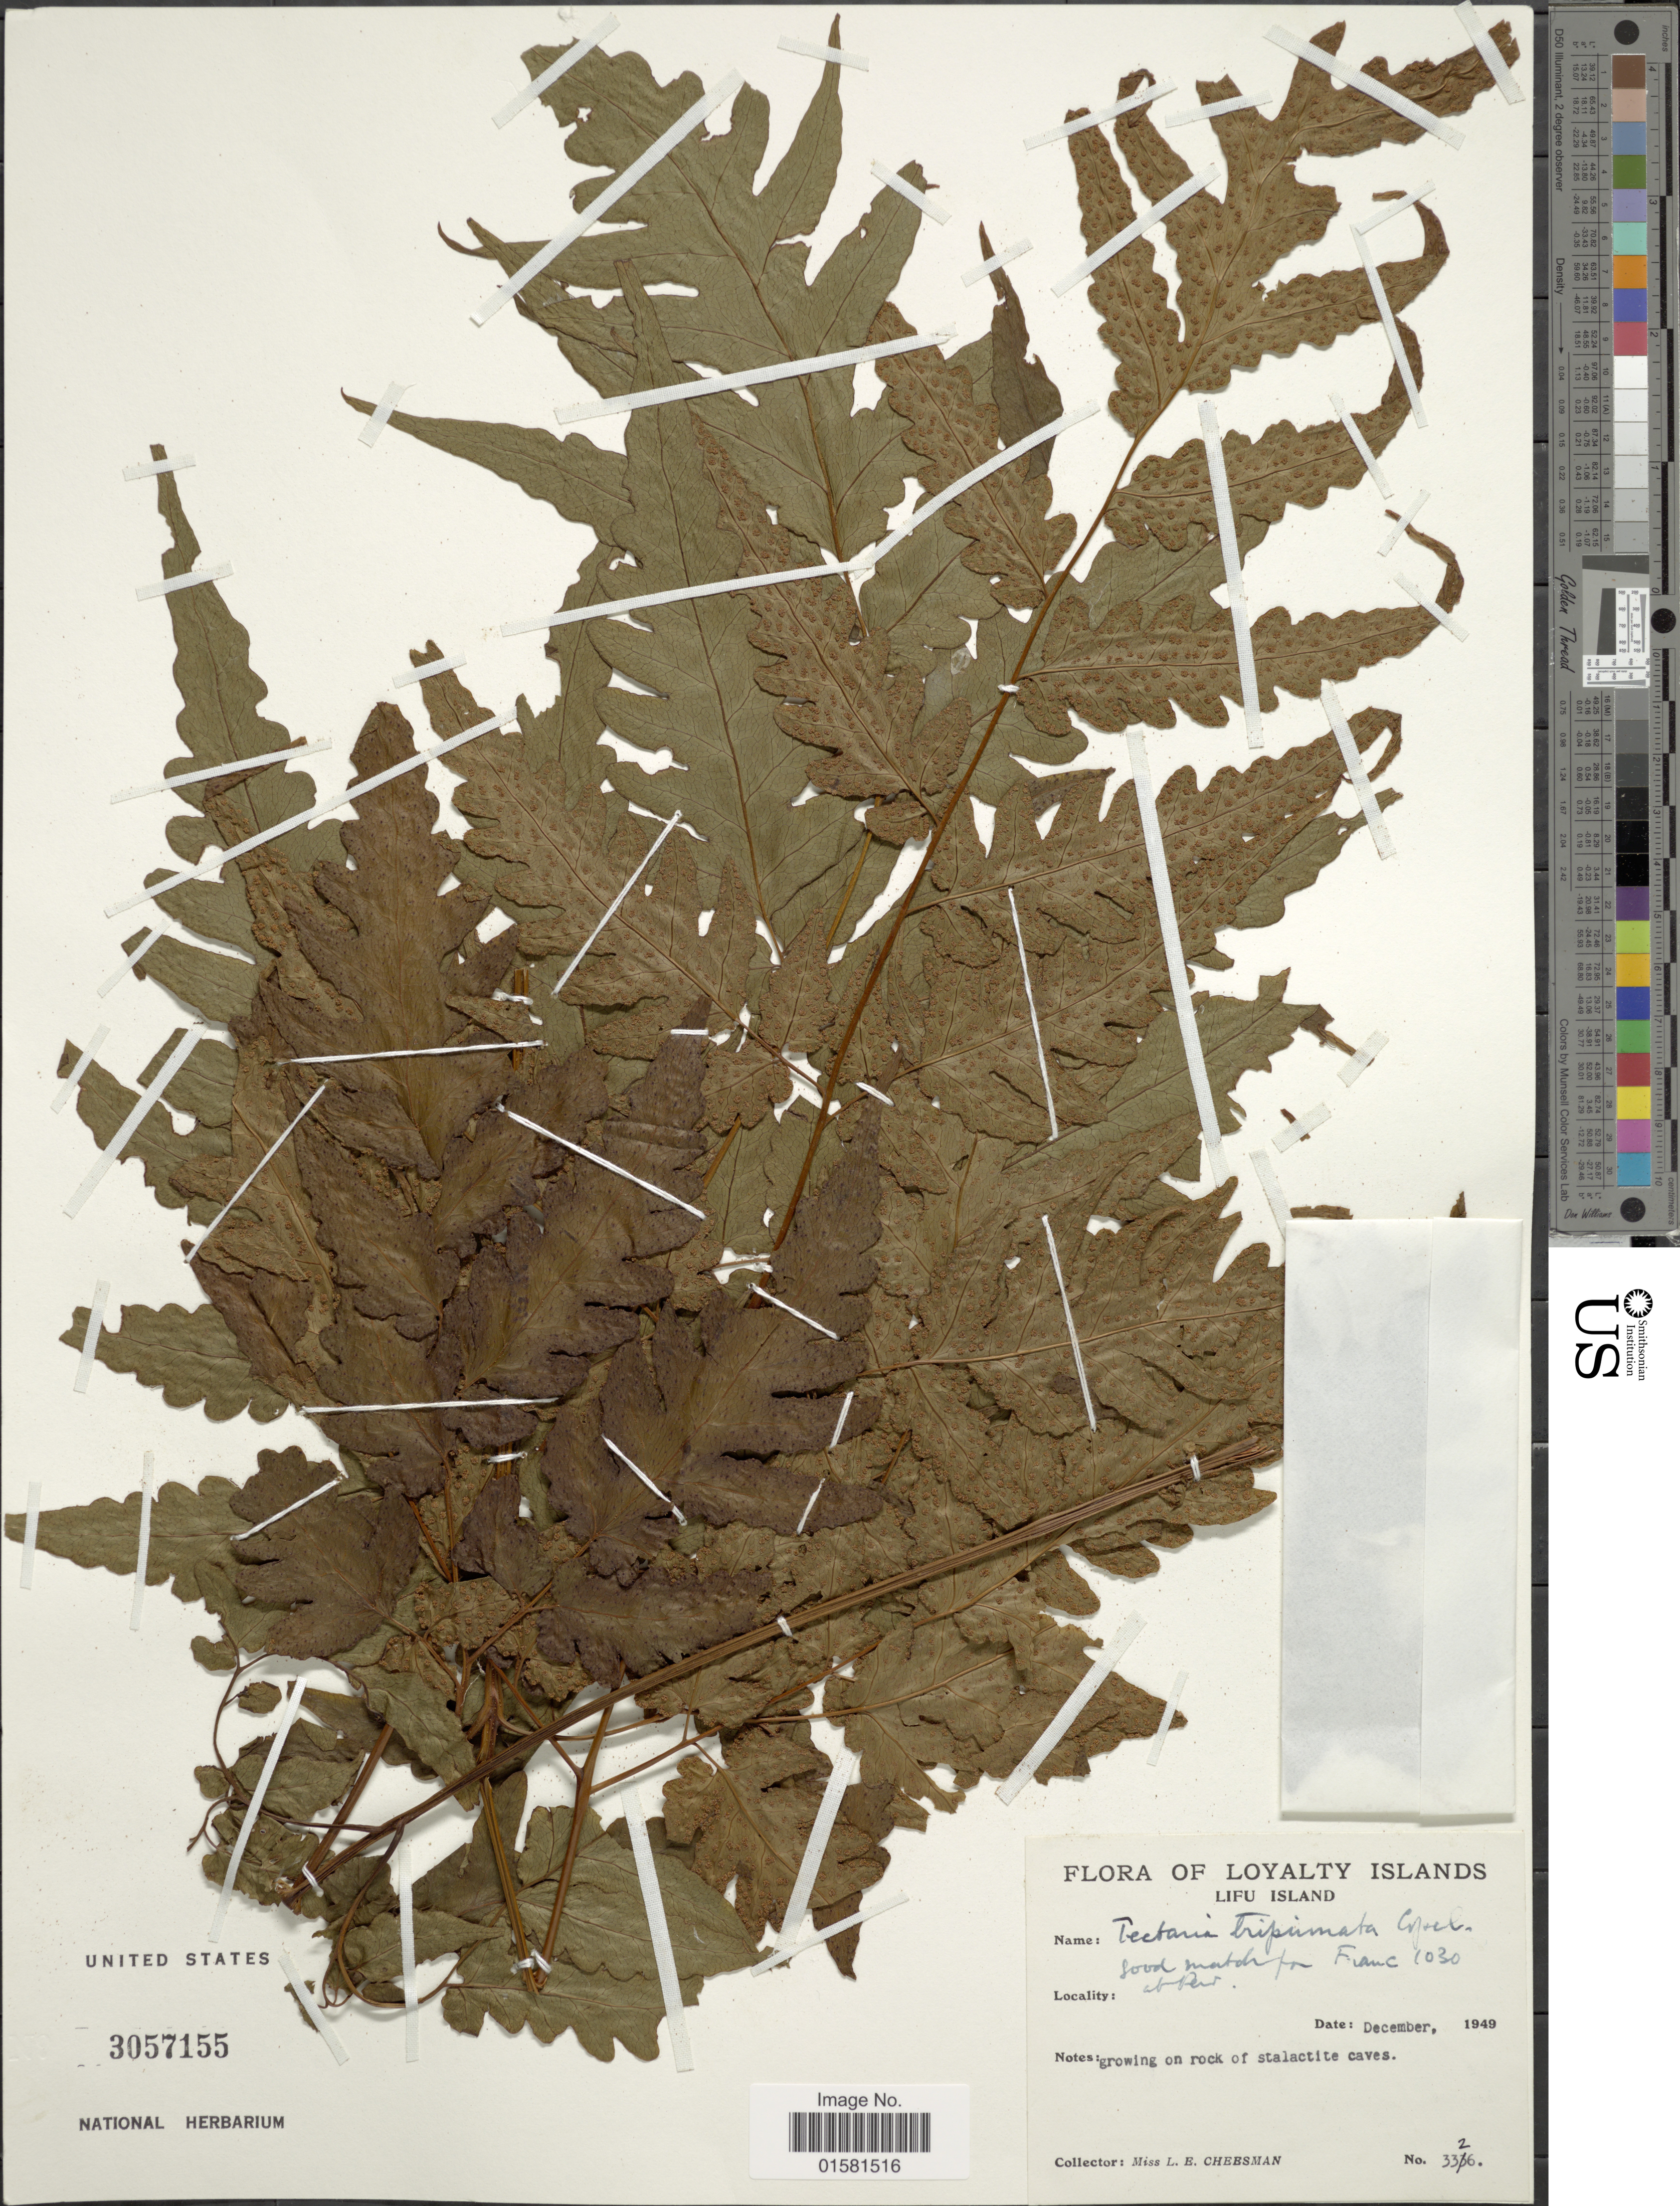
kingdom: Plantae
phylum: Tracheophyta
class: Polypodiopsida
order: Polypodiales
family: Tectariaceae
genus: Tectaria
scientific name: Tectaria tripinnata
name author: (Rosenst.) Copel.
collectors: L. E. Cheesman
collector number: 3326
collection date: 1949-12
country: New Caledonia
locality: Loyalty Islands, Lifu Island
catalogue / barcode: US 3057155